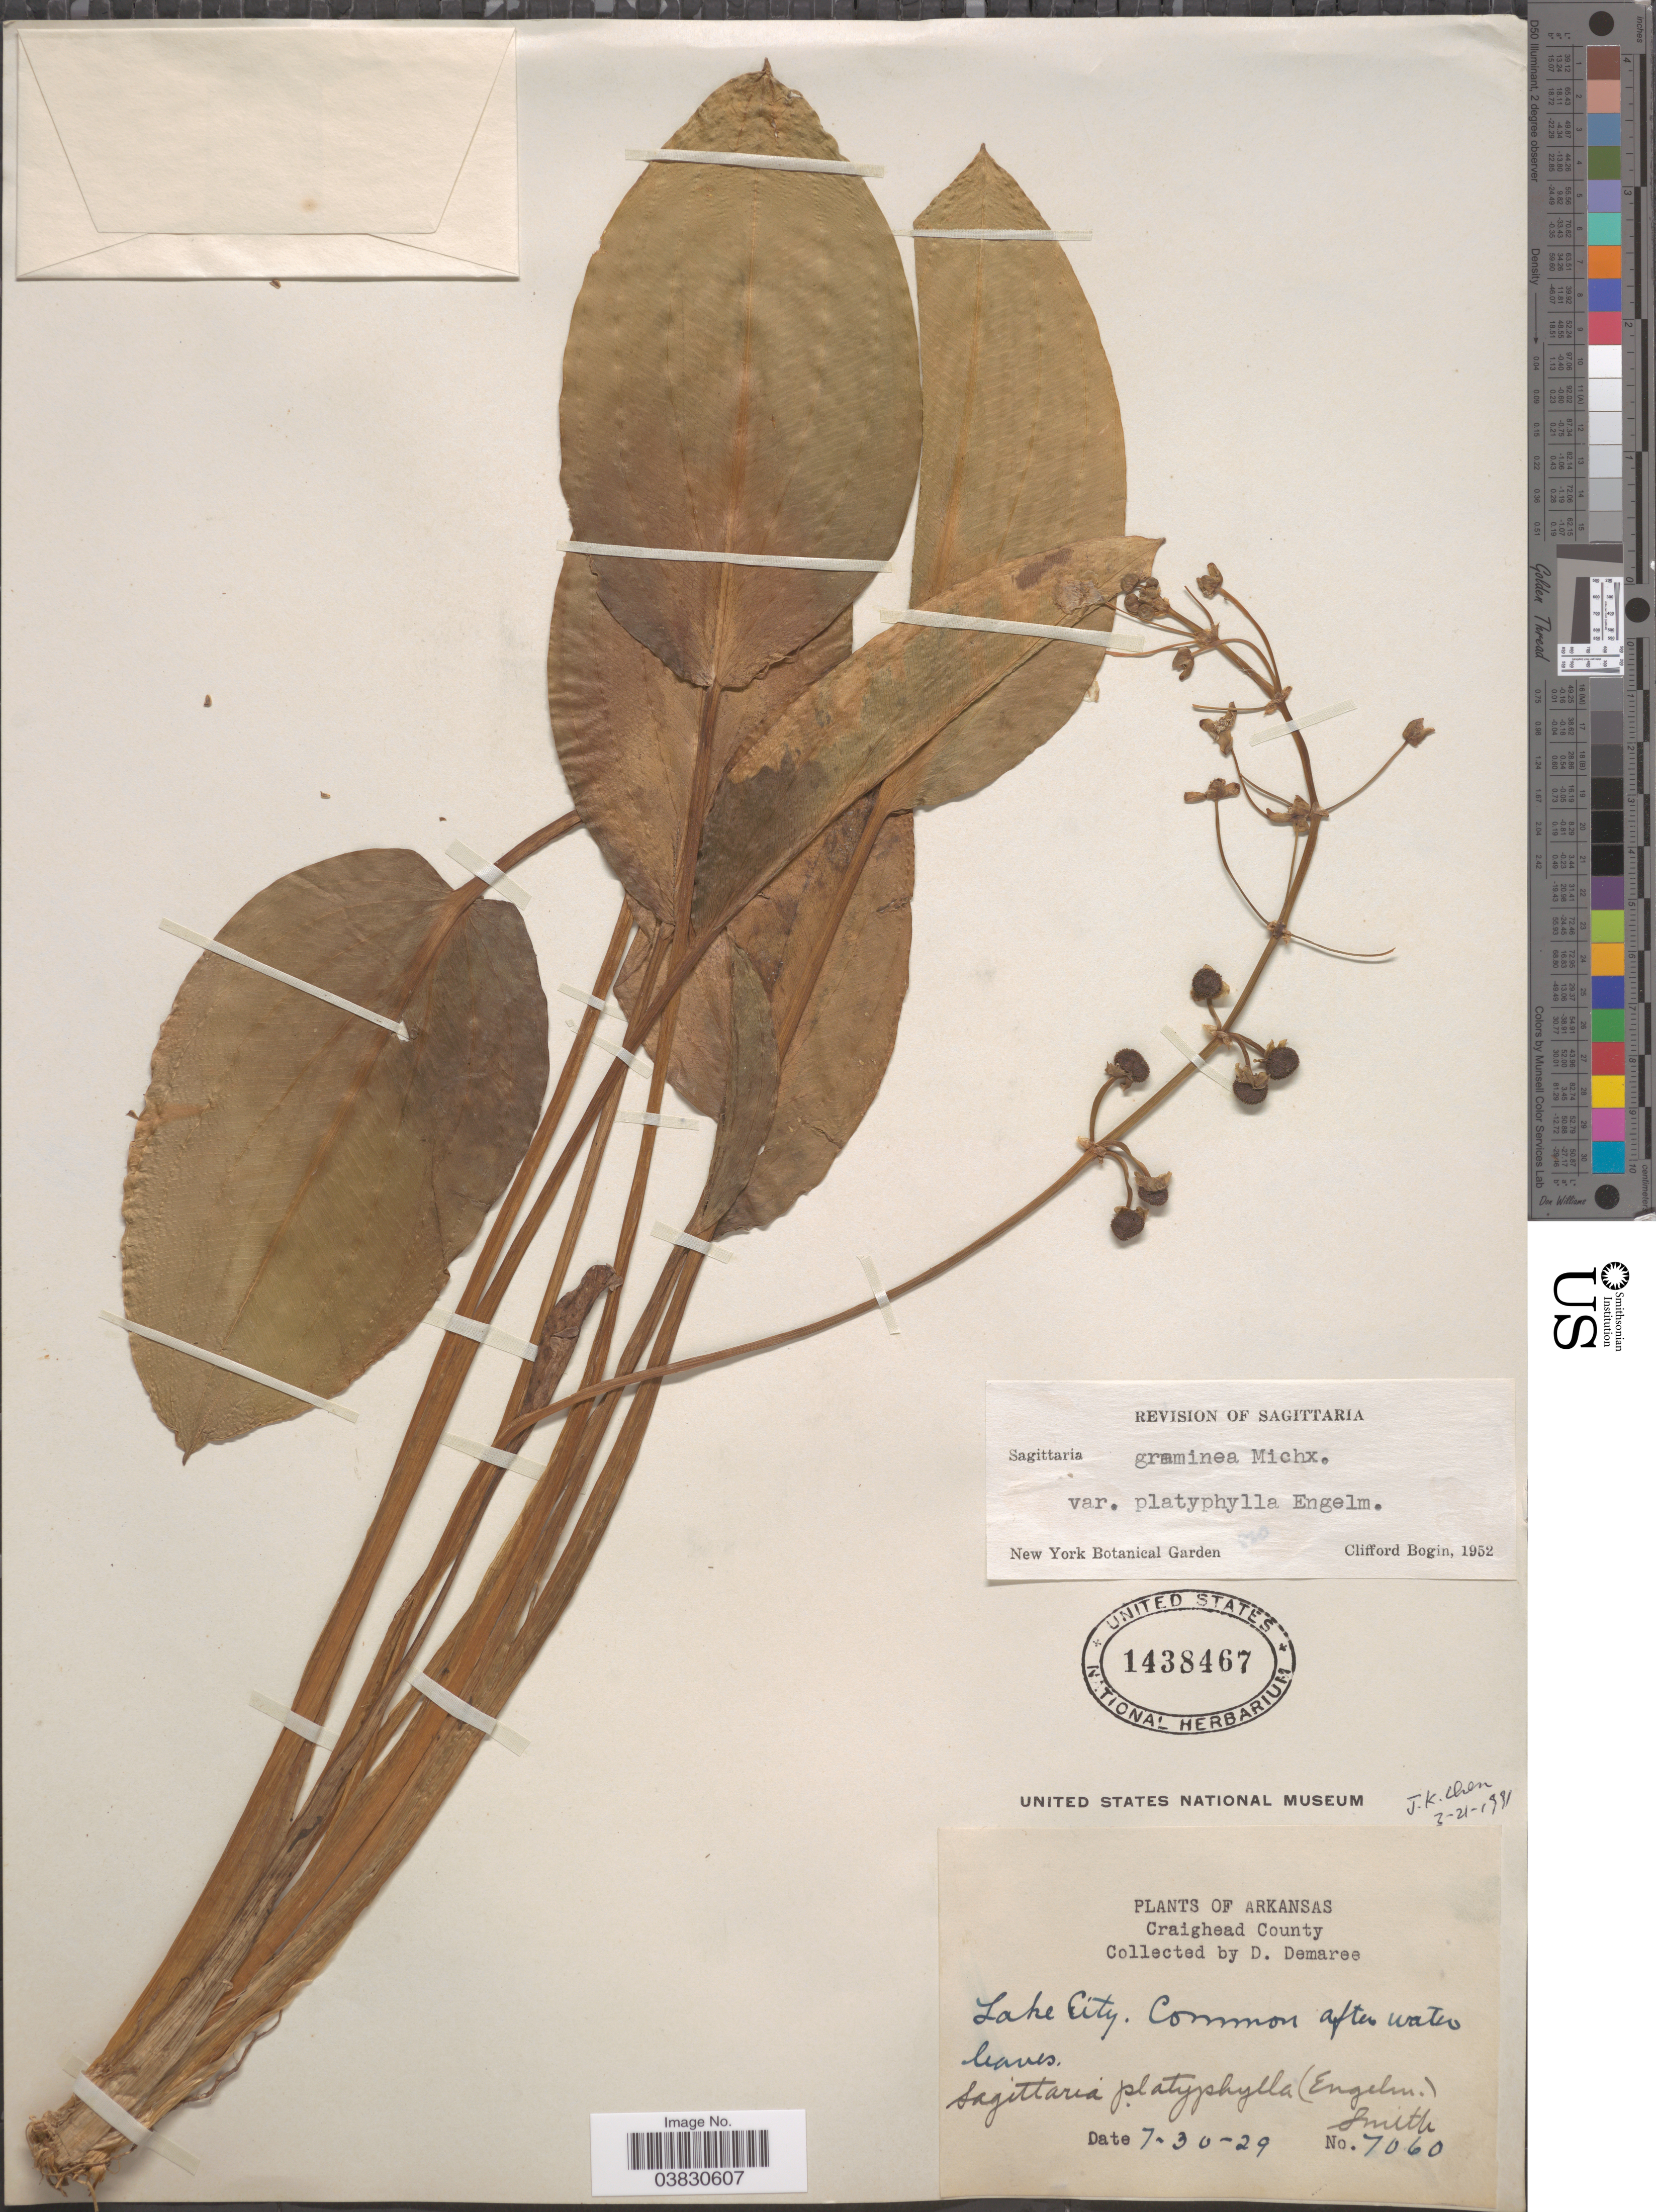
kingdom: Plantae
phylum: Tracheophyta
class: Liliopsida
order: Alismatales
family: Alismataceae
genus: Sagittaria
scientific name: Sagittaria platyphylla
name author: (Englem.) J.G. Sm.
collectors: D. Demaree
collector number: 7060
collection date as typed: Transcribed d/m/y: 30/7/29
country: United States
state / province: Arkansas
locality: Craighead County. Lake City.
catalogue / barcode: US 1438467